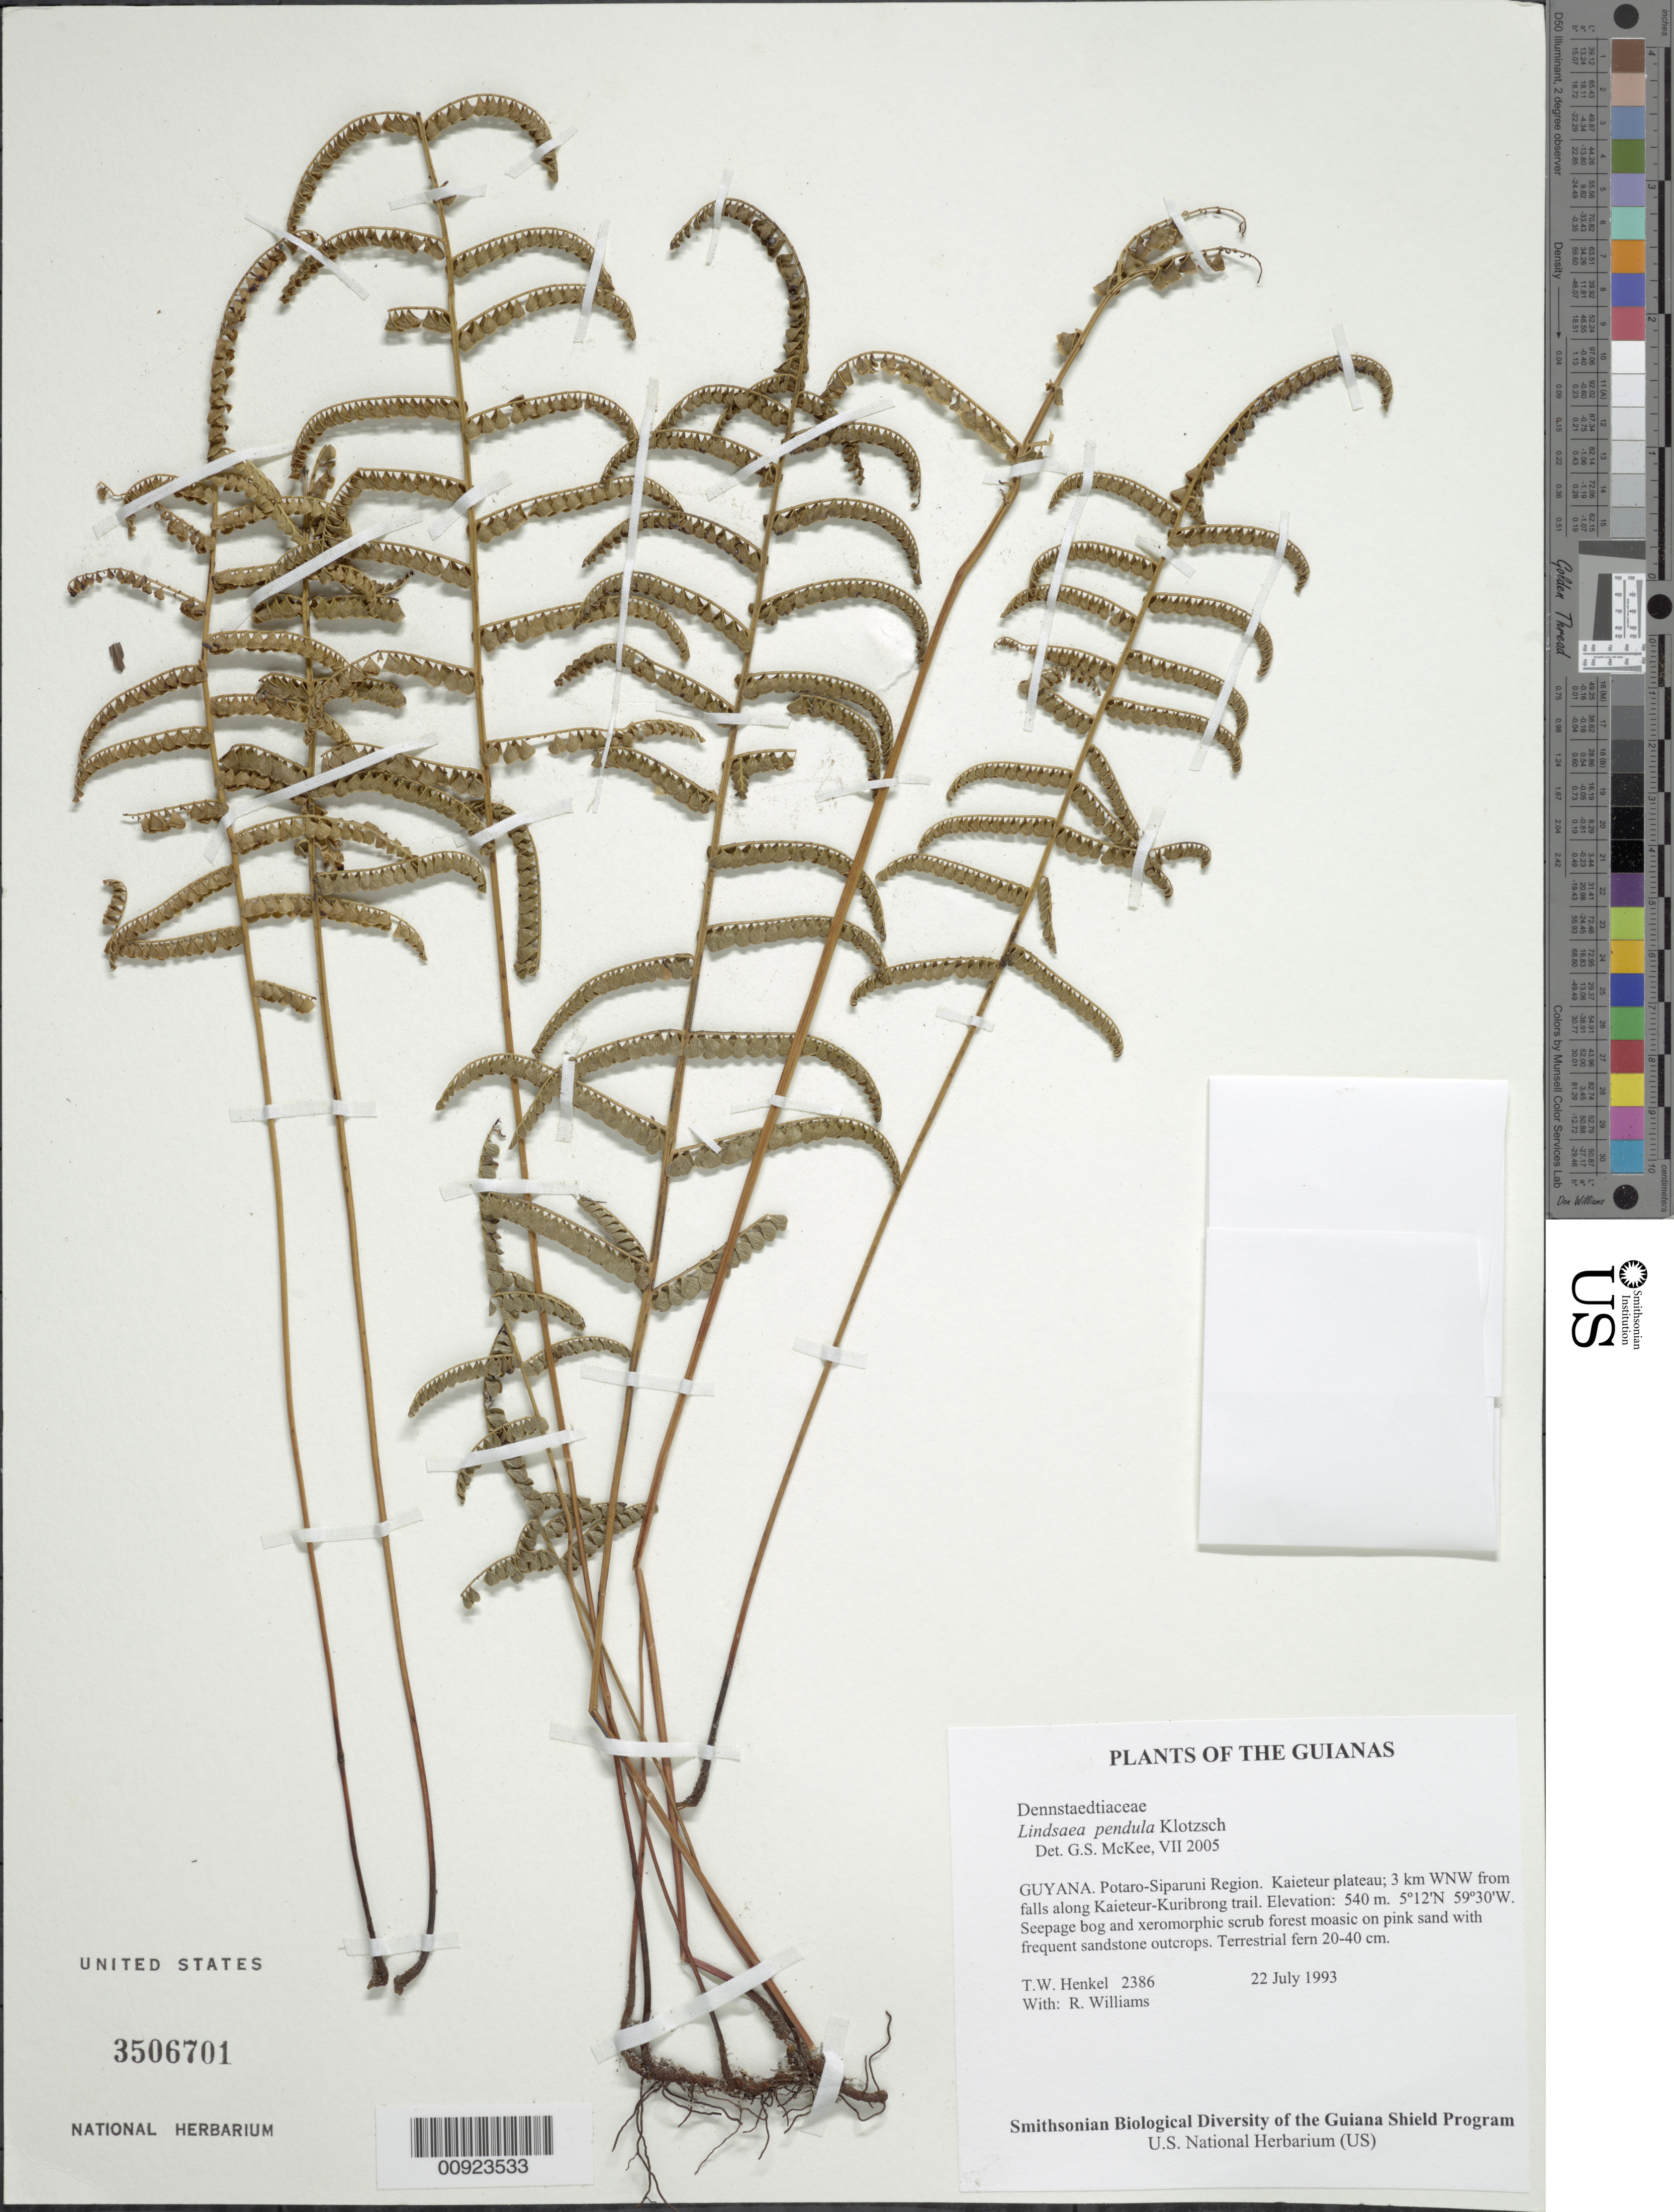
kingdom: Plantae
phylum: Tracheophyta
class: Polypodiopsida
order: Polypodiales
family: Lindsaeaceae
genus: Lindsaea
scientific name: Lindsaea pendula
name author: Klotzsch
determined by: McKee, G. S., (US), NMNH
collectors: T. Henkel & R. Williams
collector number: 2386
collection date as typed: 22 July 1993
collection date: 1993-07-22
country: Guyana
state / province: Potaro-Siparuni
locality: Kaieteur plateau; 3 km WNW from falls along Kaieteur-Kuribrong trail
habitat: Seepage bog and xeromorphic scrub forest moasic on pink sand with frequent sandstone outcrops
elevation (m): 540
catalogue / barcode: US 3506701